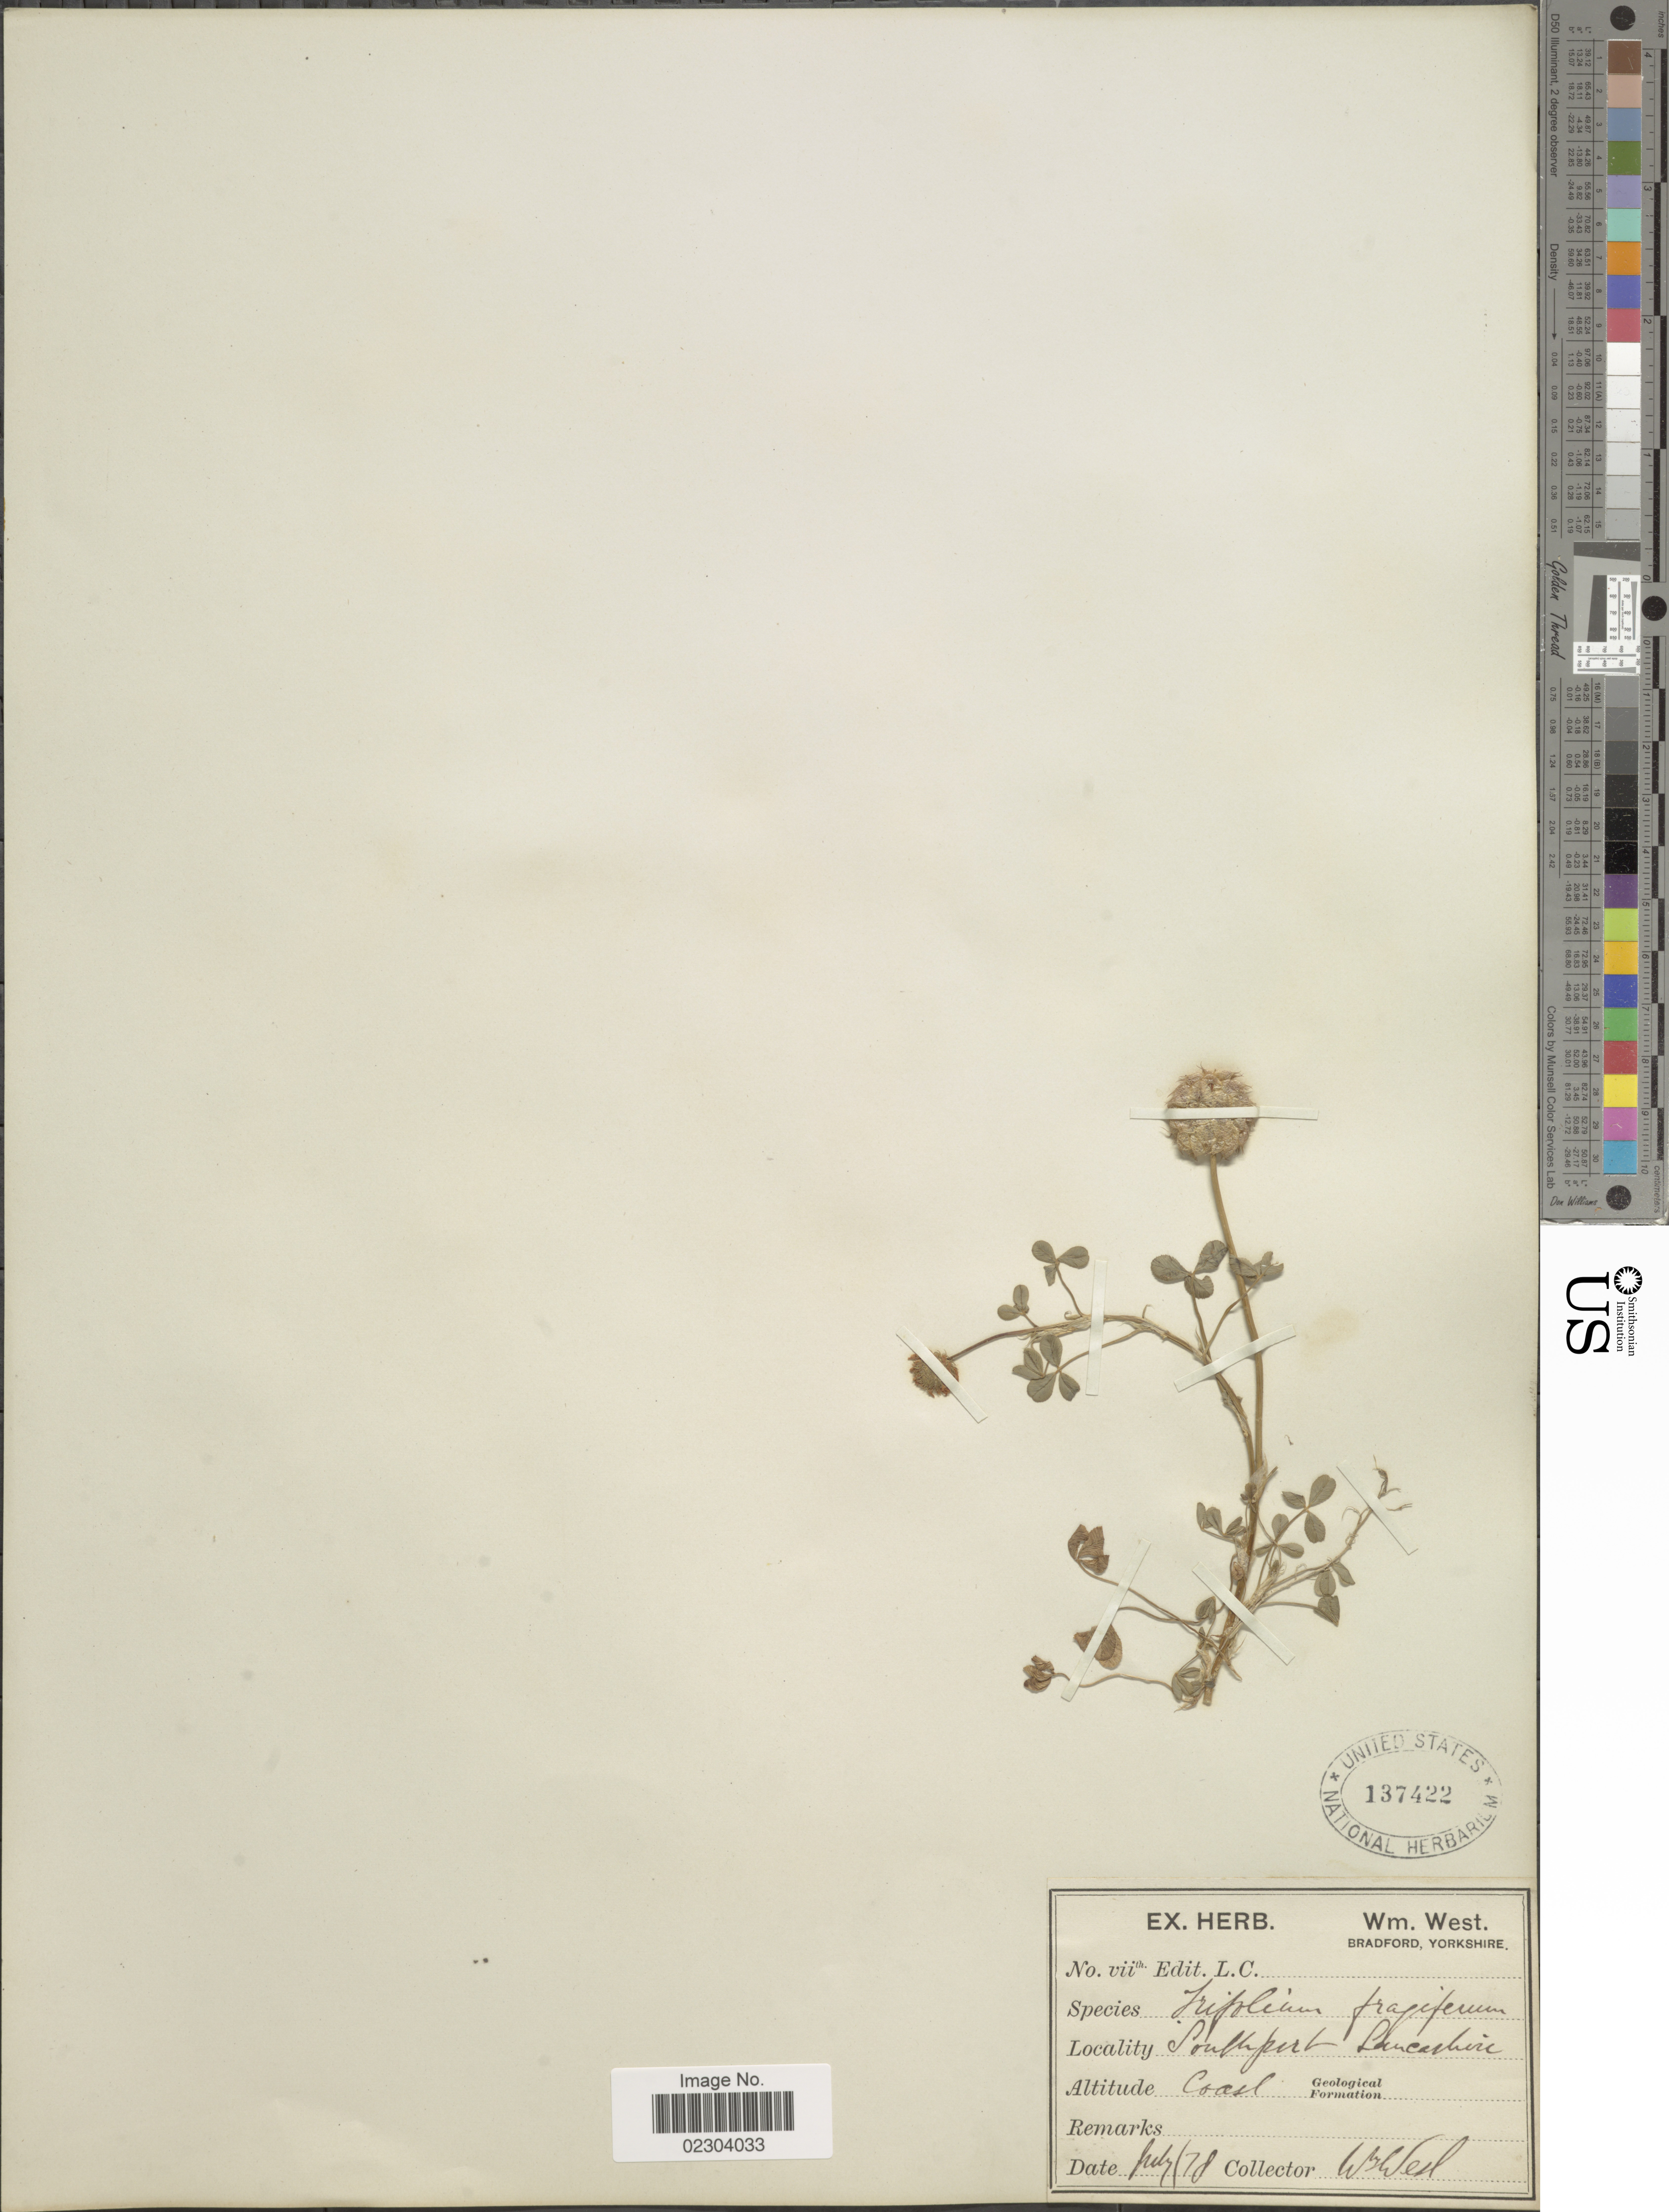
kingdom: Plantae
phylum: Tracheophyta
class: Magnoliopsida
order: Fabales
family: Fabaceae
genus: Trifolium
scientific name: Trifolium fragiferum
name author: L.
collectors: W. West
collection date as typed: Transcribed d/m/y: /7/78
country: United Kingdom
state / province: England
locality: Southpert Lancashire, Coast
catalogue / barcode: US 137422